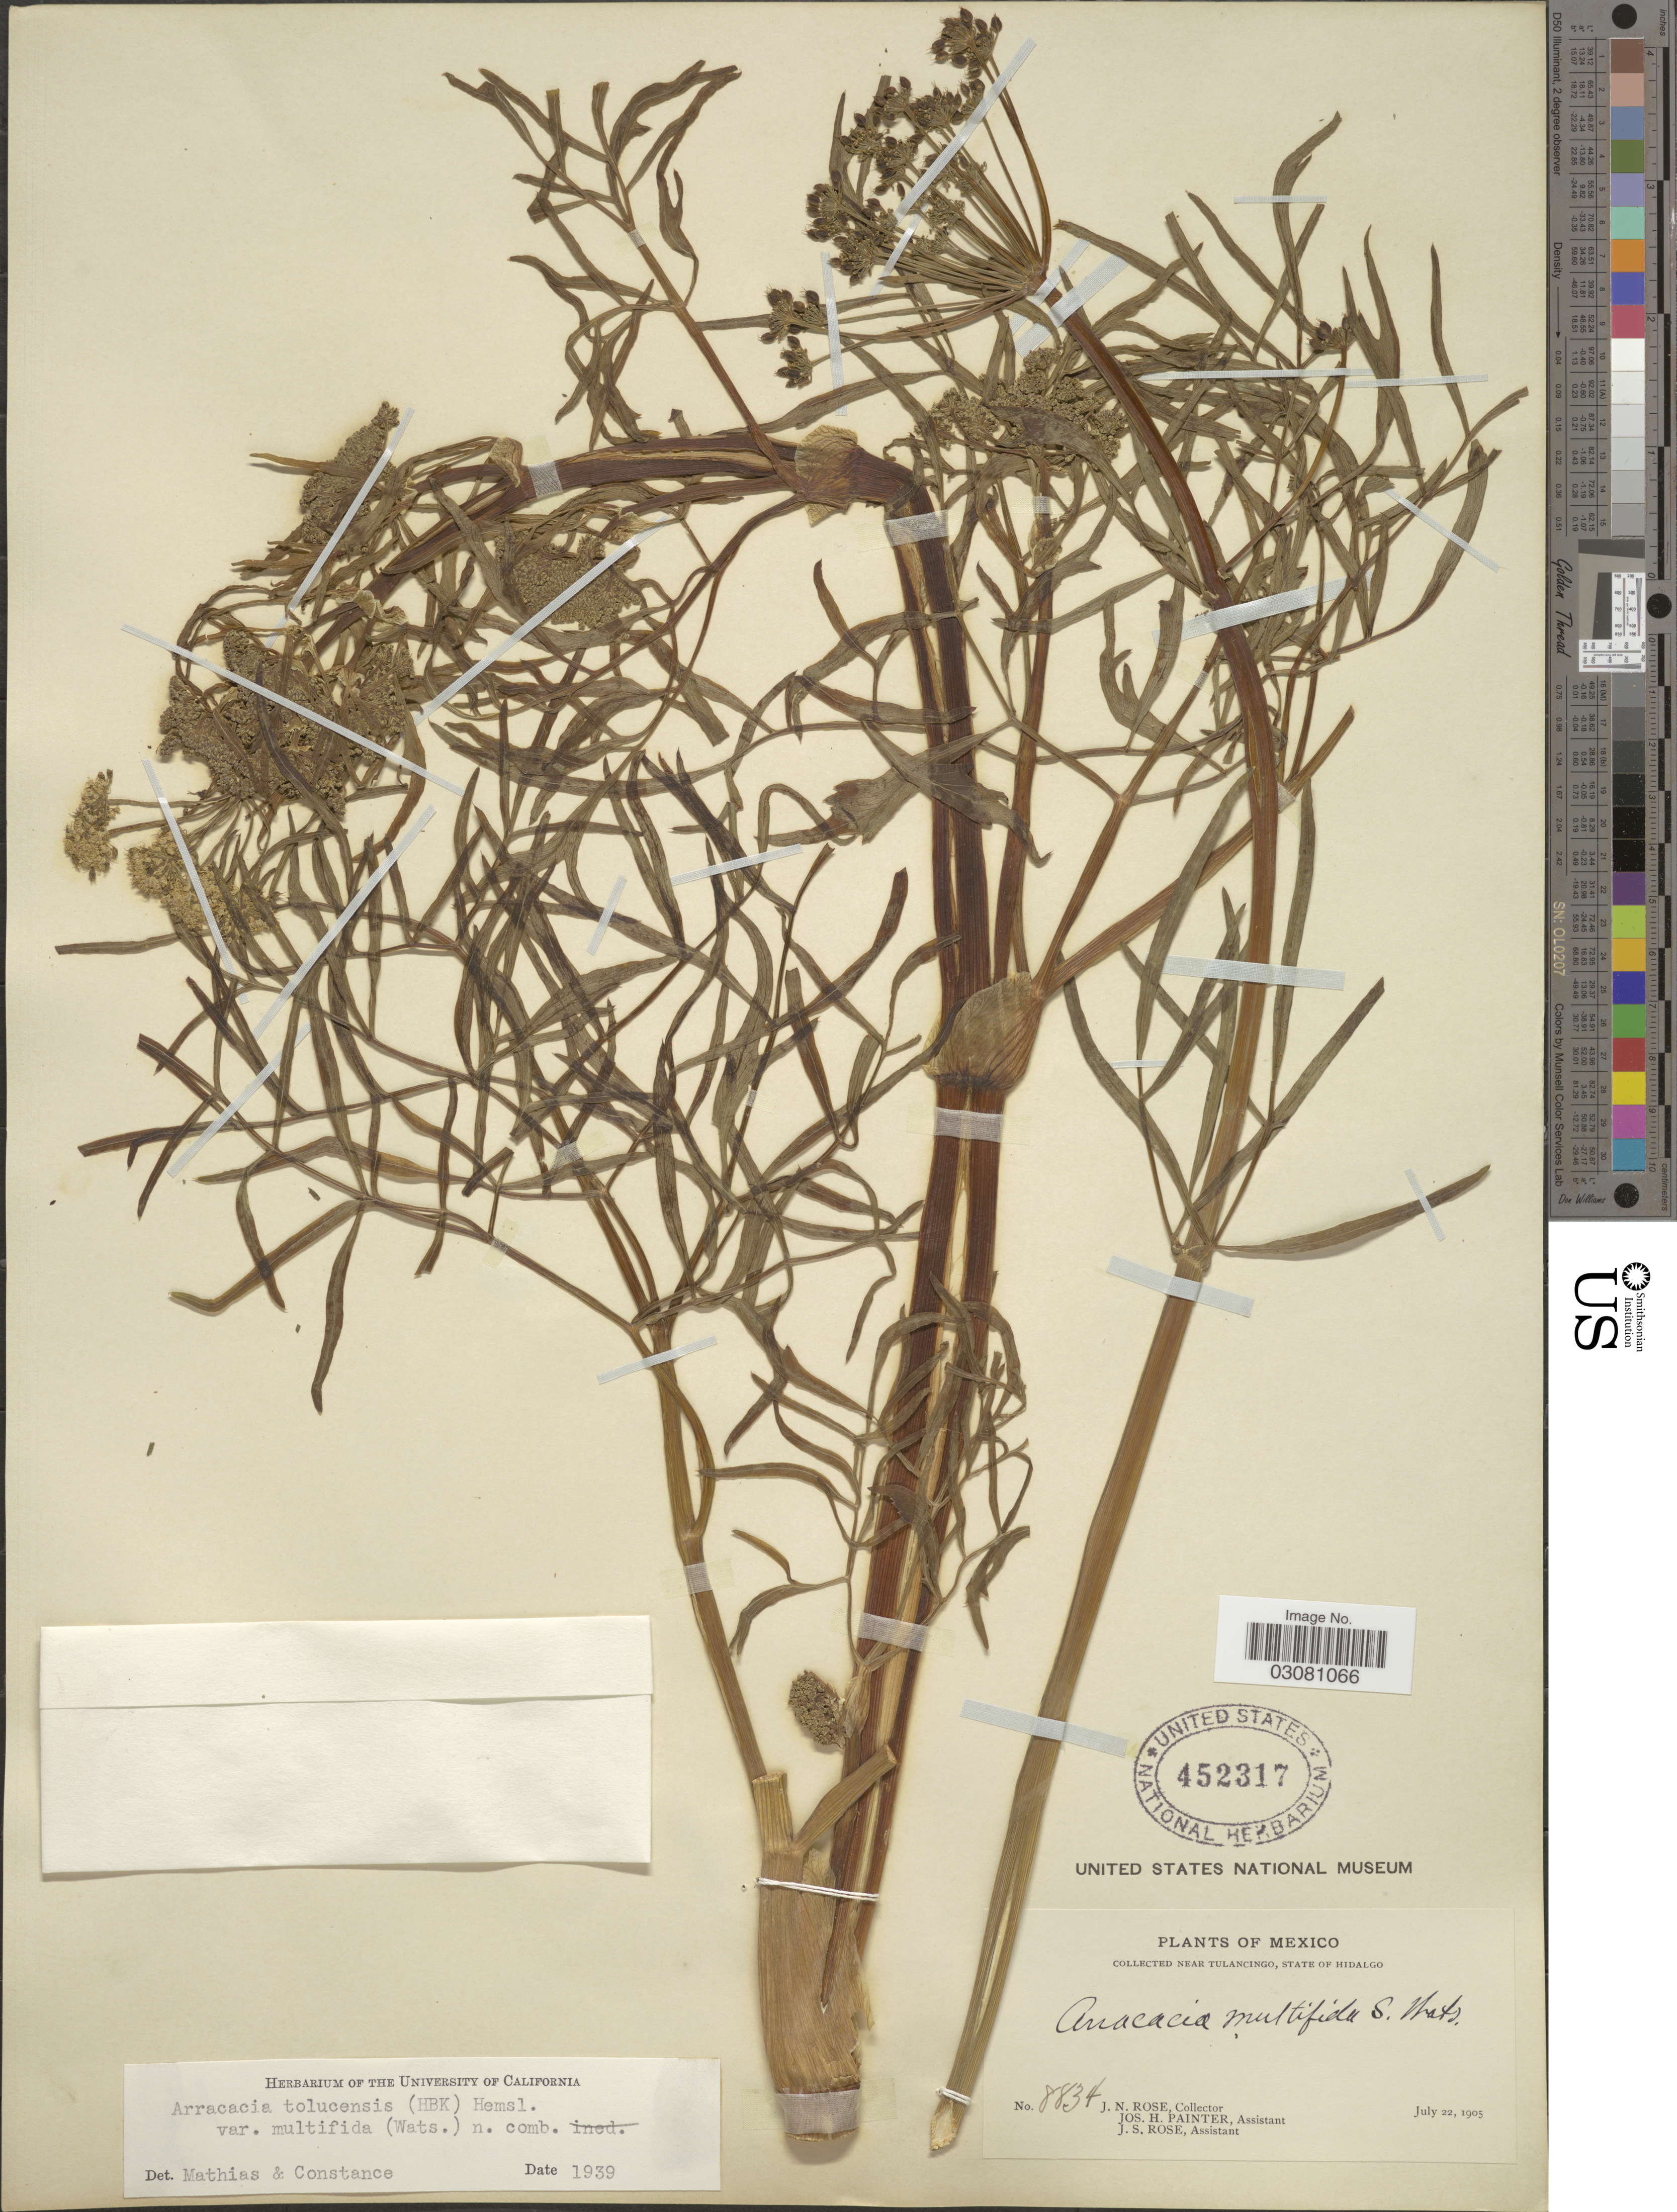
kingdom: Plantae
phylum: Tracheophyta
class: Magnoliopsida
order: Apiales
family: Apiaceae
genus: Arracacia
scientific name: Arracacia tolucensis var. multifida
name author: (S. Watson) Mathias & Constance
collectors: J. N. Rose, J. H. Painter & J. S. Rose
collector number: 8834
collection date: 1905-07-22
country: Mexico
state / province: Hidalgo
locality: Collected near Tulancingo, State of Hidalgo.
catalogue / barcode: US 452317